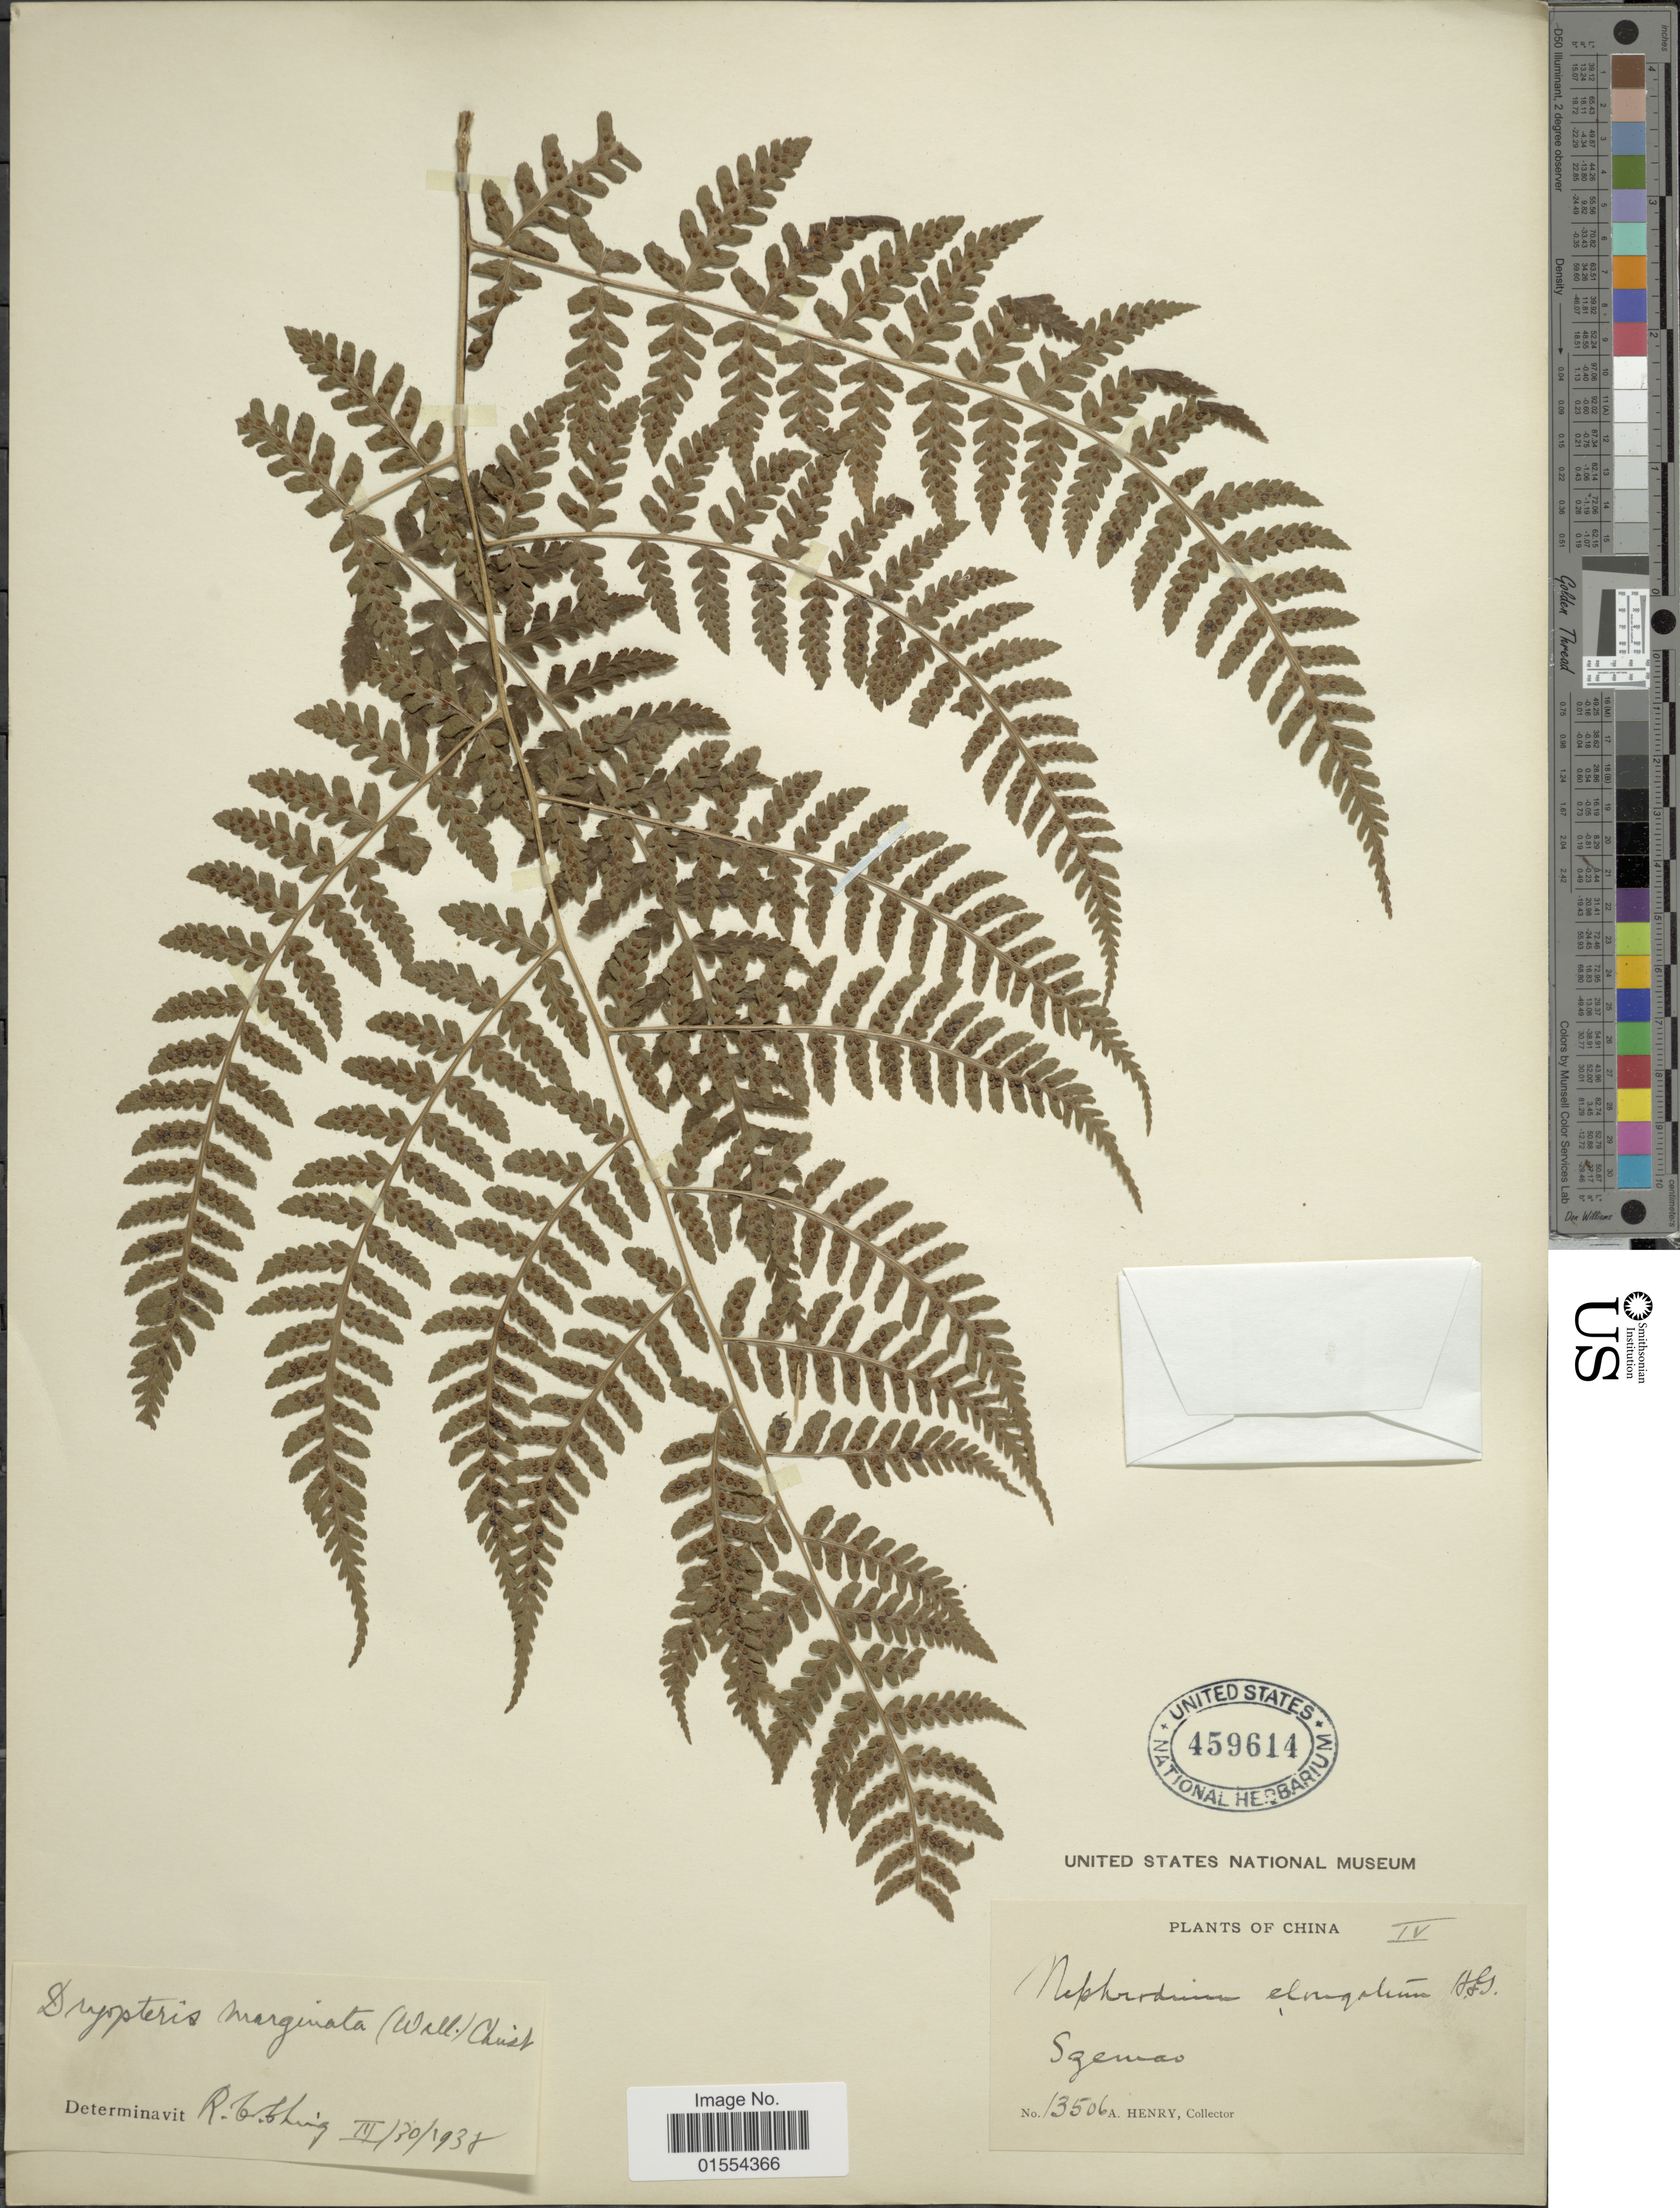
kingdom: Plantae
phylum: Tracheophyta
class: Polypodiopsida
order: Polypodiales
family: Dryopteridaceae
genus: Dryopteris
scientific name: Dryopteris marginata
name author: Christ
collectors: A. Henry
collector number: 13506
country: China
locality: China, Szemao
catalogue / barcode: US 459614